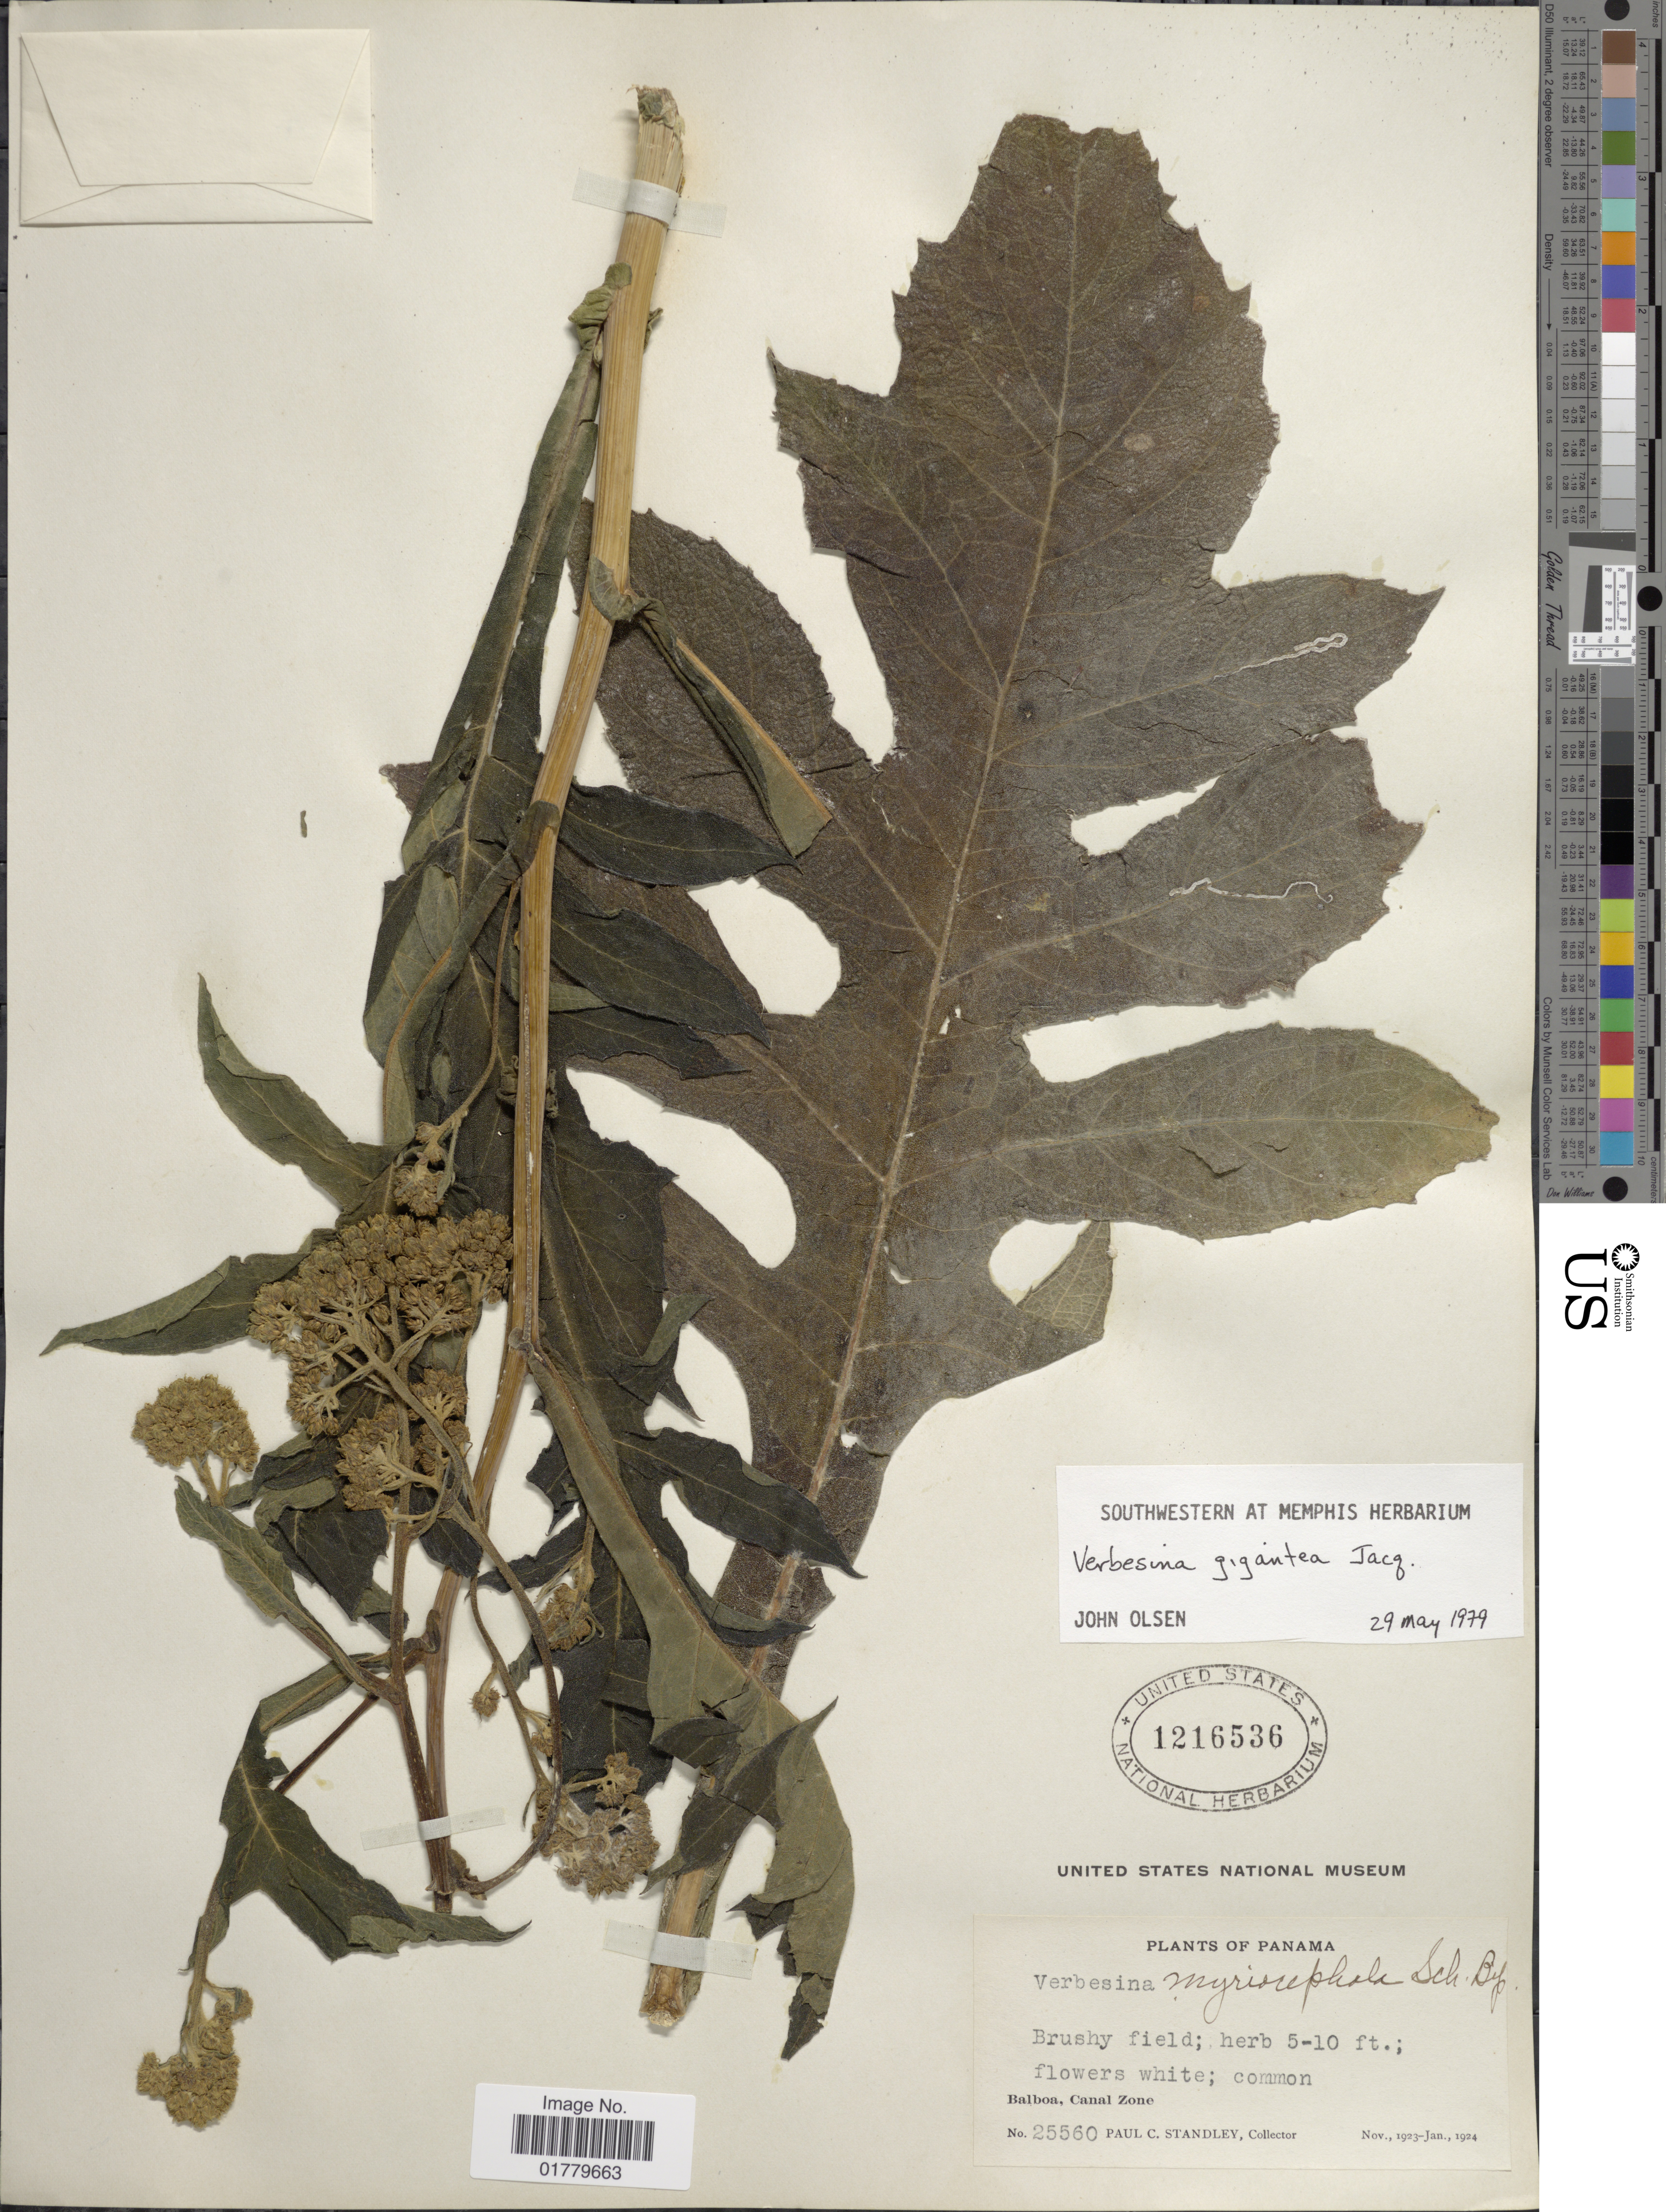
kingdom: Plantae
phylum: Tracheophyta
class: Magnoliopsida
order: Asterales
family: Asteraceae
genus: Verbesina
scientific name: Verbesina gigantea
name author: Jacq.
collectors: P. C. Standley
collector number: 25560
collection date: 1923-11/1924-01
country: Panama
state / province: Colón / Panamá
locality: Balboa, Canal Zone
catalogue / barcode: US 1216536